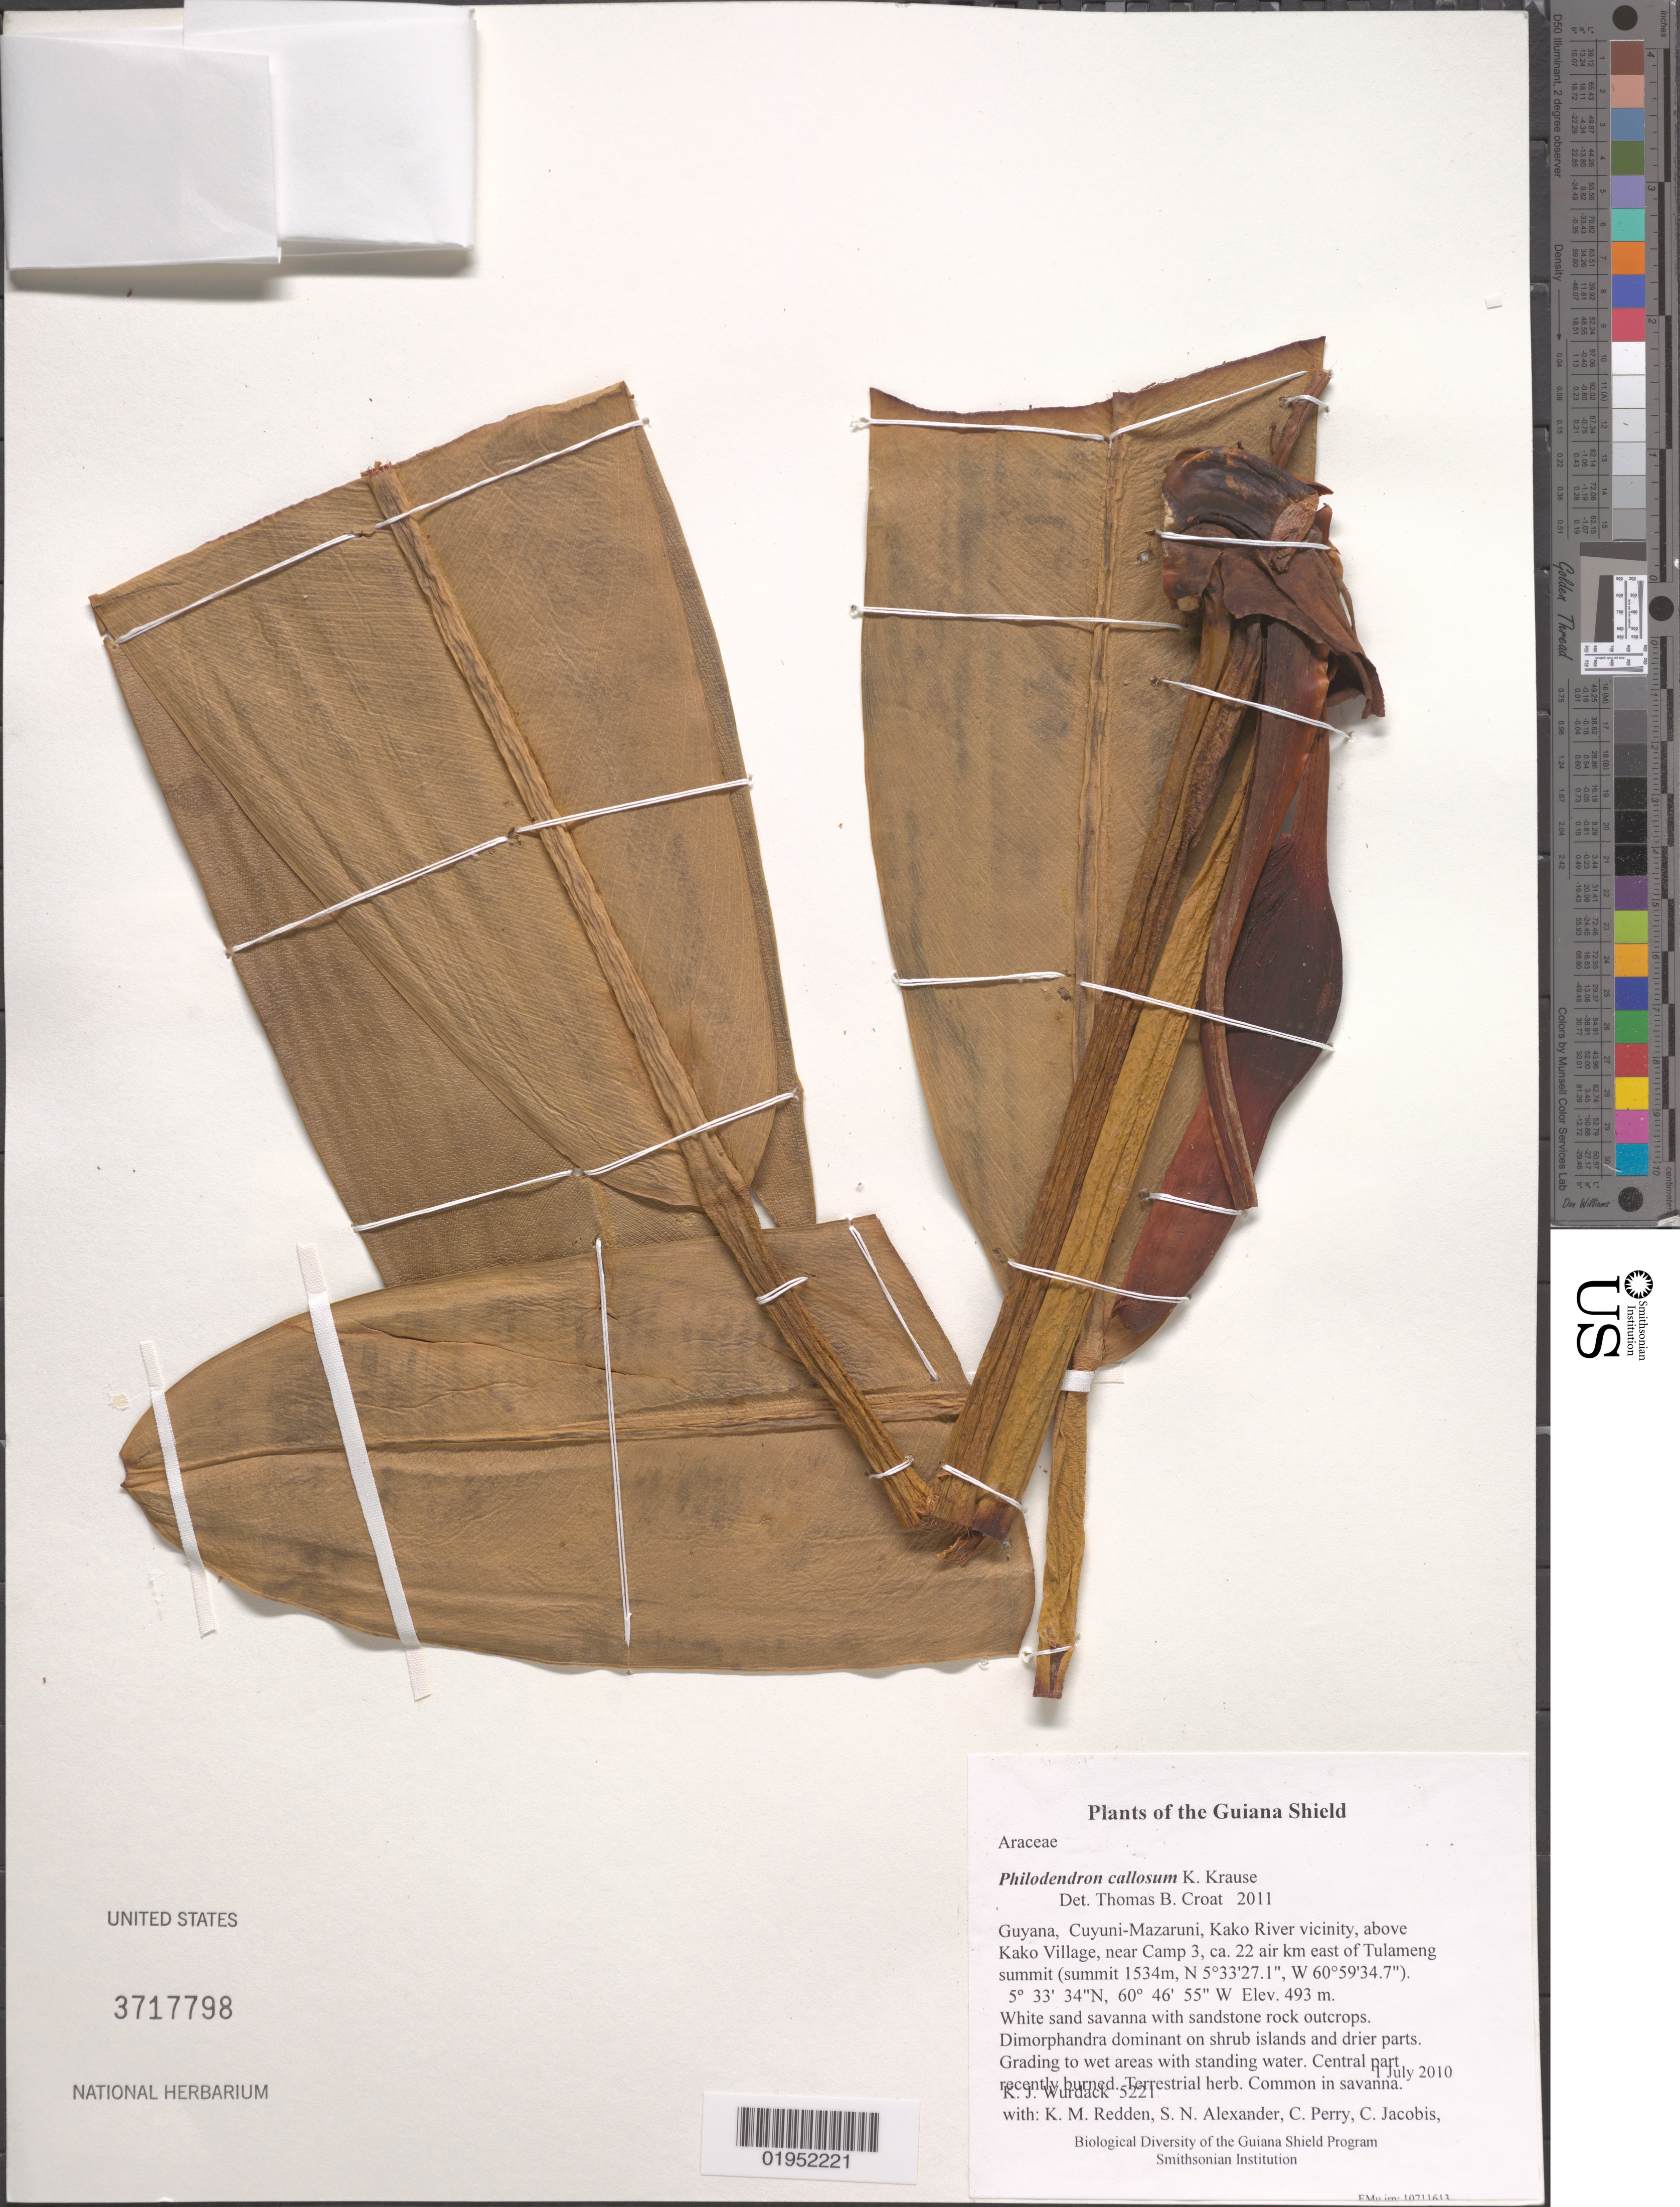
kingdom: Plantae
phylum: Tracheophyta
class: Liliopsida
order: Alismatales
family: Araceae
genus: Philodendron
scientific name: Philodendron callosum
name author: K. Krause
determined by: Croat, Thomas B., Missouri Botanical Garden (MO)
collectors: K. Wurdack, K. M. Redden, S. N. Alexander, C. Perry, C. Jacobis, D. Hunter, V. Roland & H. Hunter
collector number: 5221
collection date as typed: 1 July 2010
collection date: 2010-07-01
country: Guyana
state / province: Cuyuni-Mazaruni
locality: Kako River vicinity, above Kako Village, near Camp 3, ca. 22 air km east of Tulameng summit (summit 1534m, N 5°33'27.1", W 60°59'34.7")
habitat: White sand savanna with sandstone rock outcrops. Dimorphandra dominant on shrub islands and drier parts. Grading to wet areas with standing water. Central part recently burned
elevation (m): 493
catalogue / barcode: US 3717798